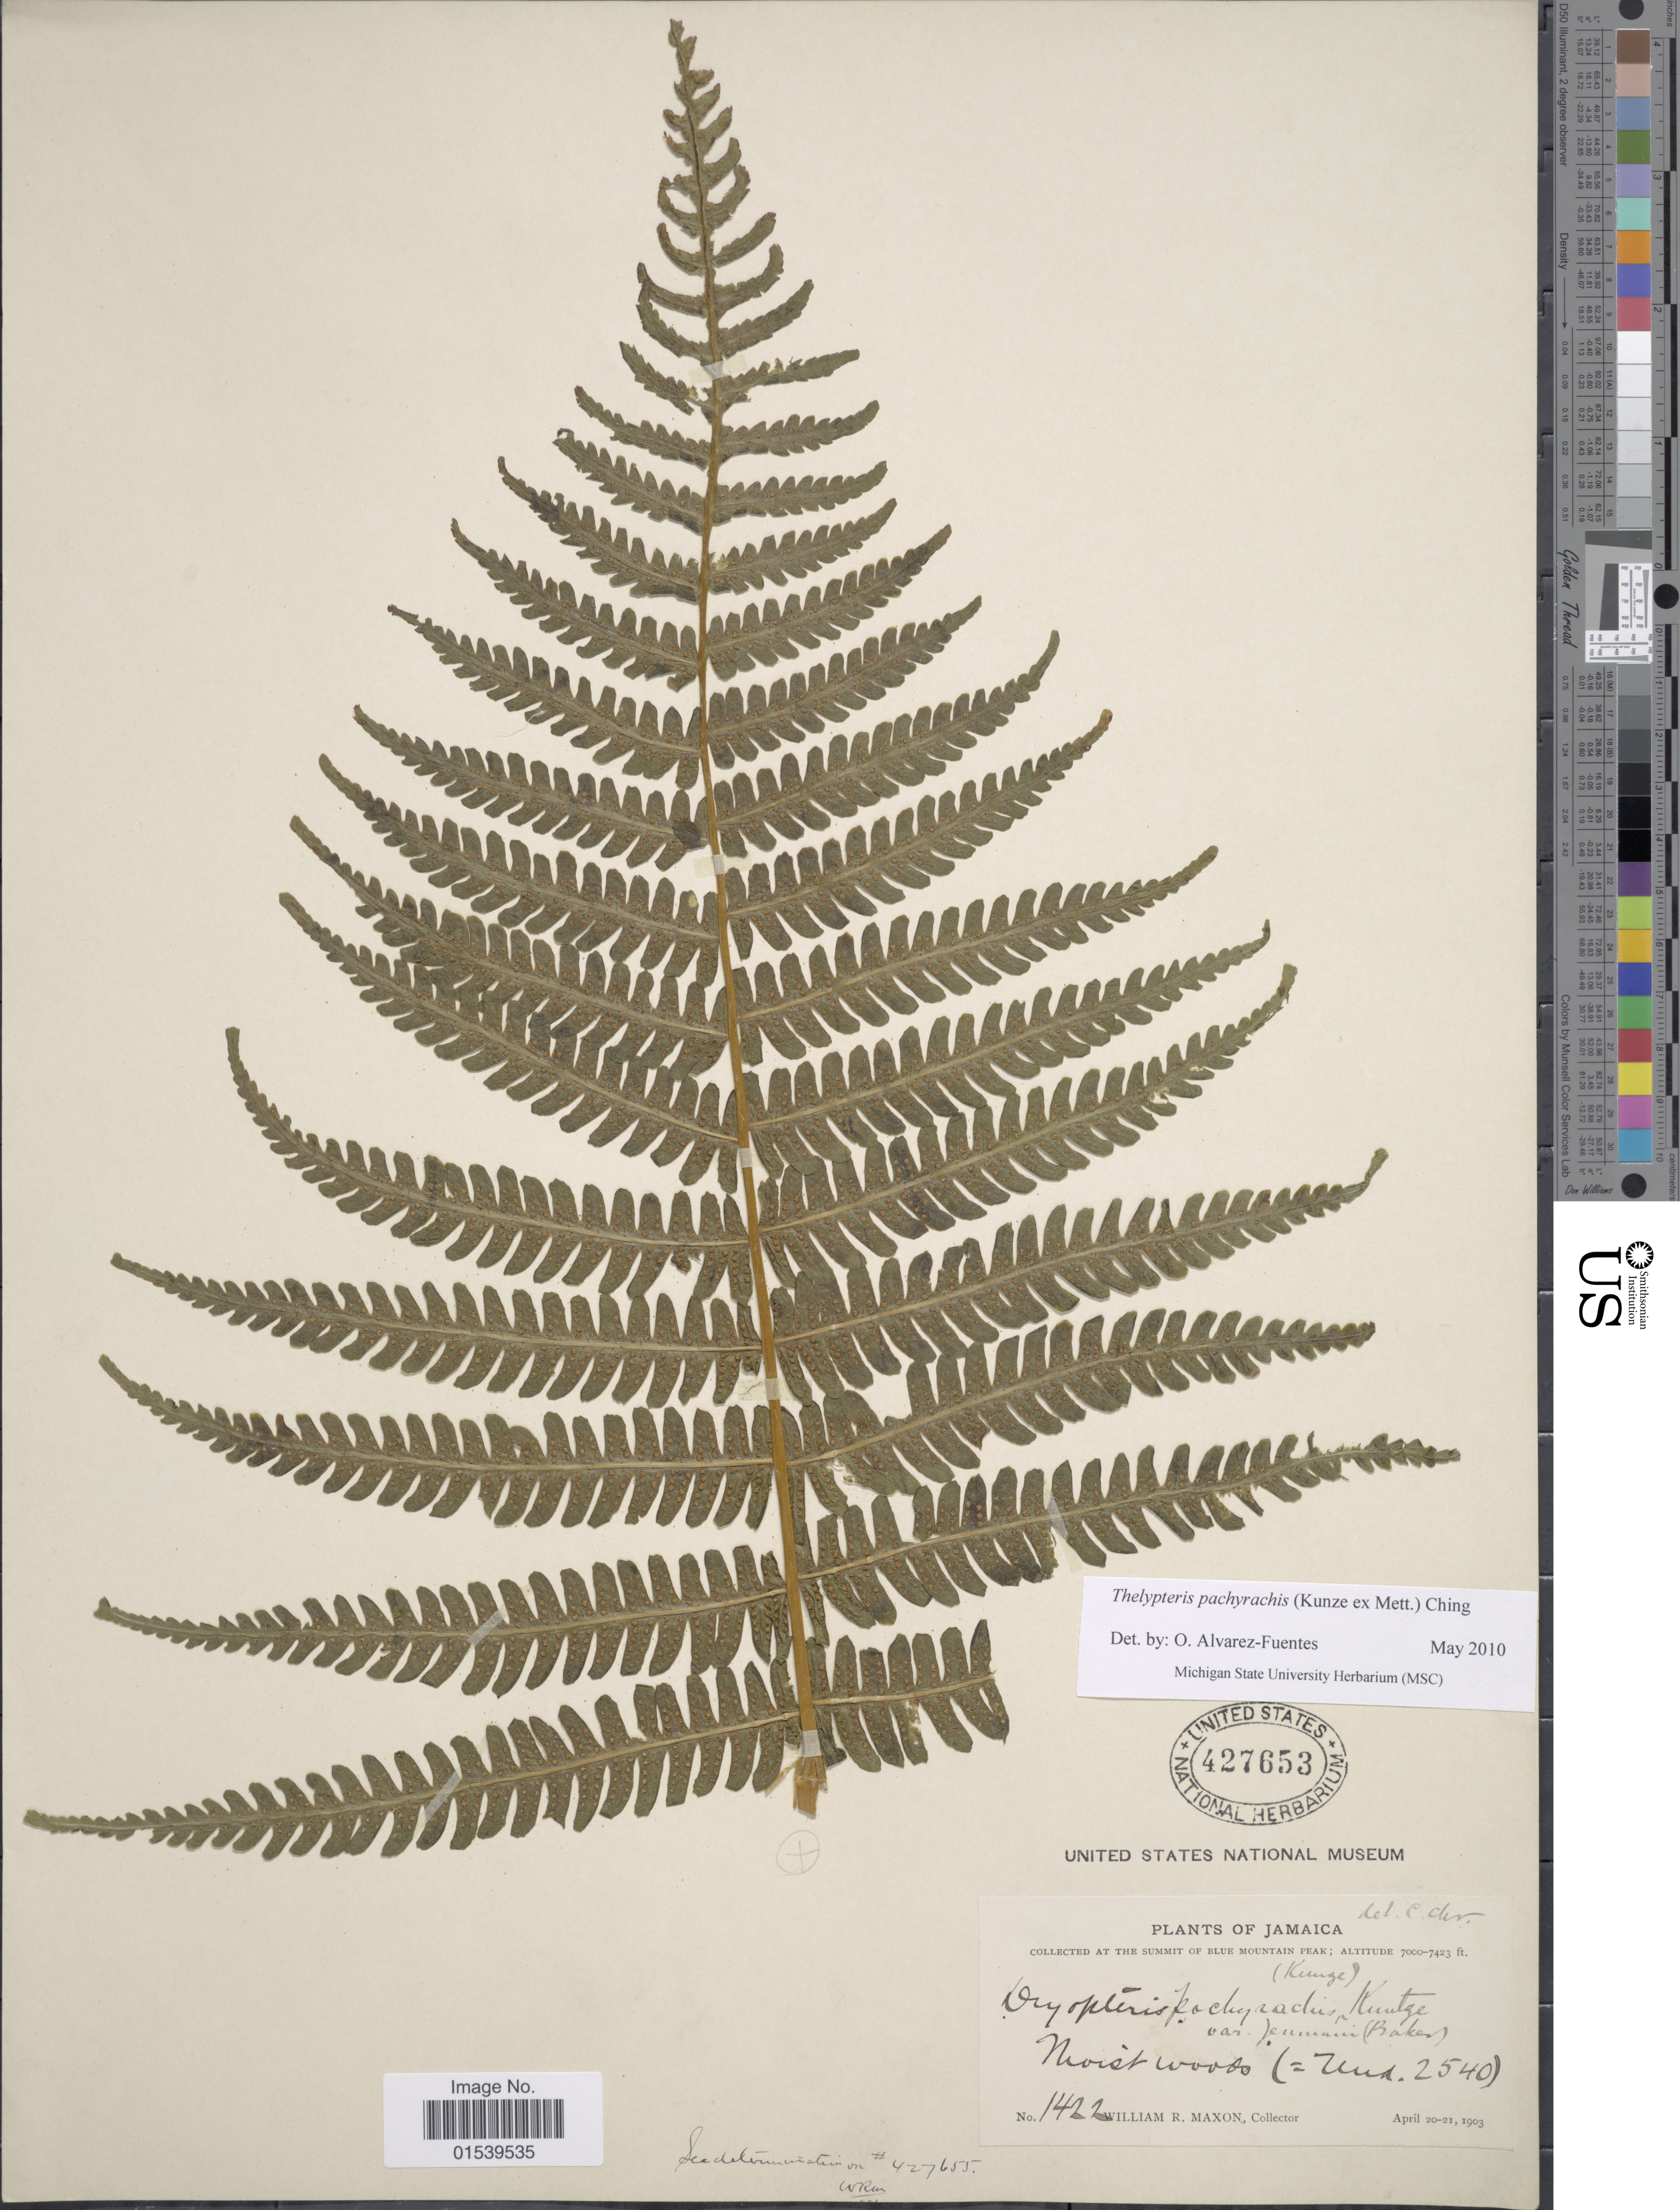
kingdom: Plantae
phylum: Tracheophyta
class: Polypodiopsida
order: Polypodiales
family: Thelypteridaceae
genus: Amauropelta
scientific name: Amauropelta pachyrachis (Kunze) comb. nov., ined 2015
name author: (Kunze)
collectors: W. R. Maxon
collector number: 1422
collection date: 1903-04-20/1903-04-21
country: Jamaica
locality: At the summit of The Blue Mountain Peak, moist woods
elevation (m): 2134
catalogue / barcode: US 427653